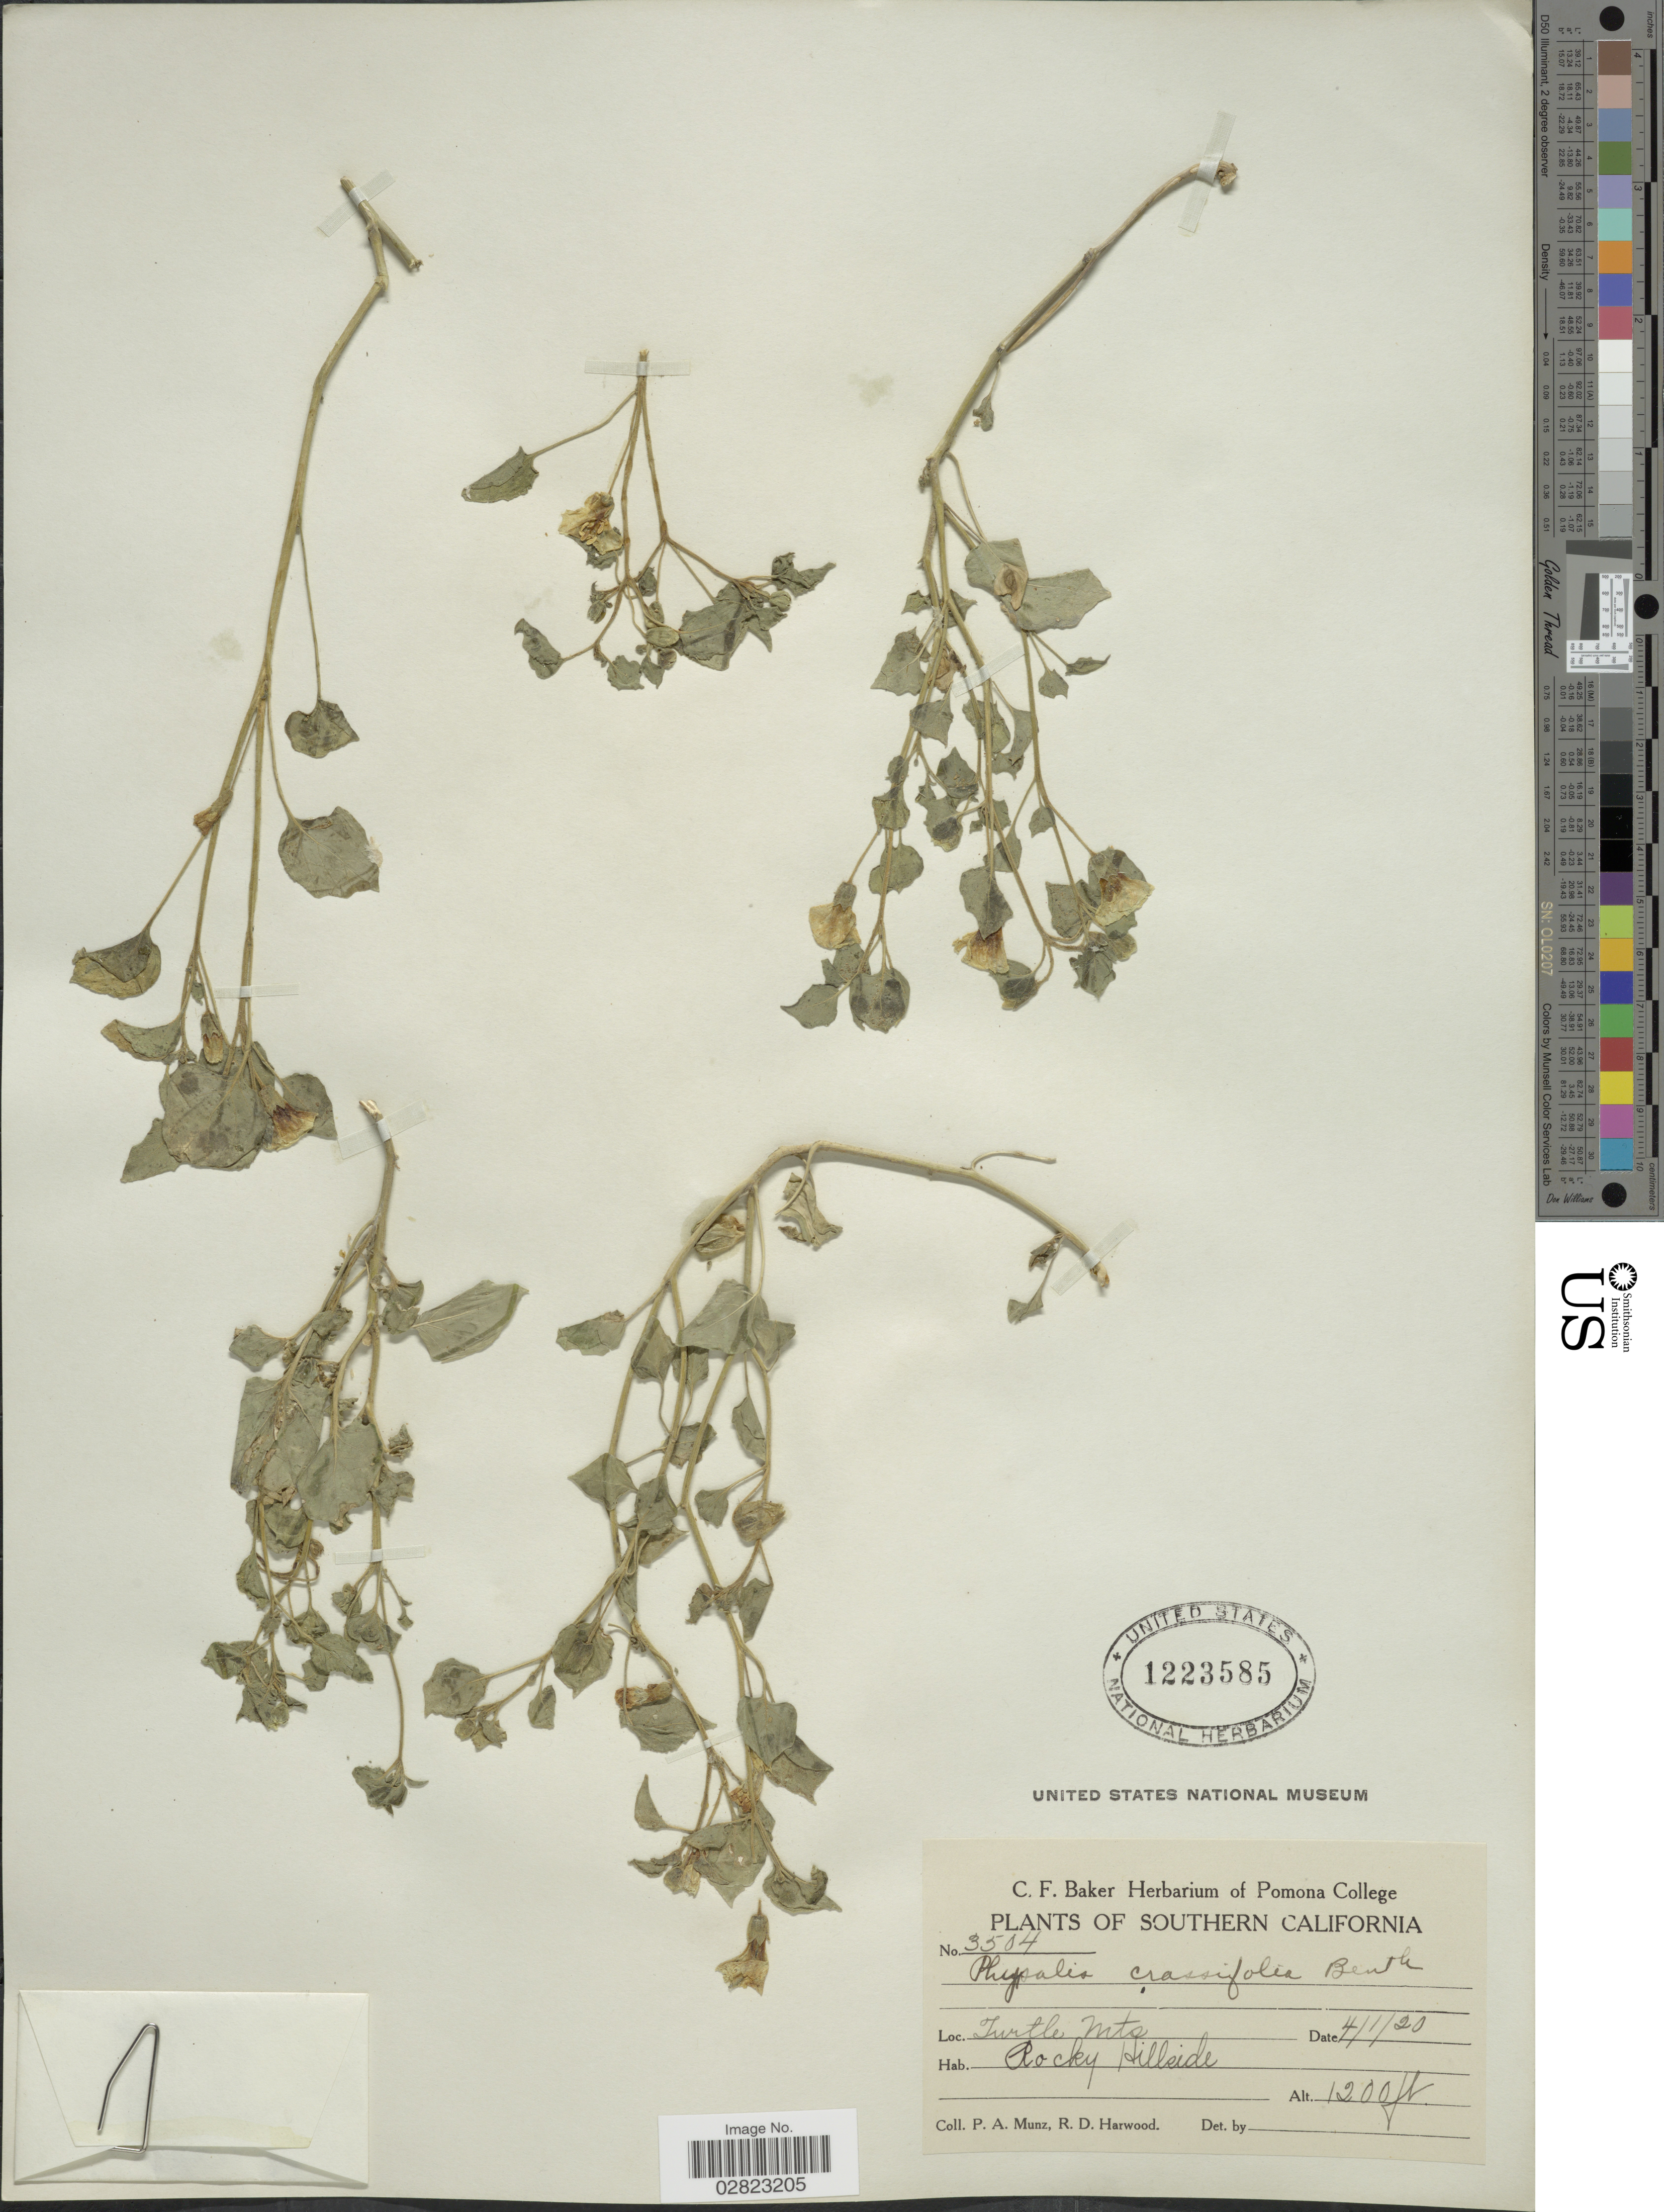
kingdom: Plantae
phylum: Tracheophyta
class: Magnoliopsida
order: Solanales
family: Solanaceae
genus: Physalis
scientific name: Physalis crassifolia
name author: Benth.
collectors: P. A. Munz & R. Harwood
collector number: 3504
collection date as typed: Transcribed d/m/y: 1/4/20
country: United States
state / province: California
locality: Southern California. Turtle Mts.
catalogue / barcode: US 1223585